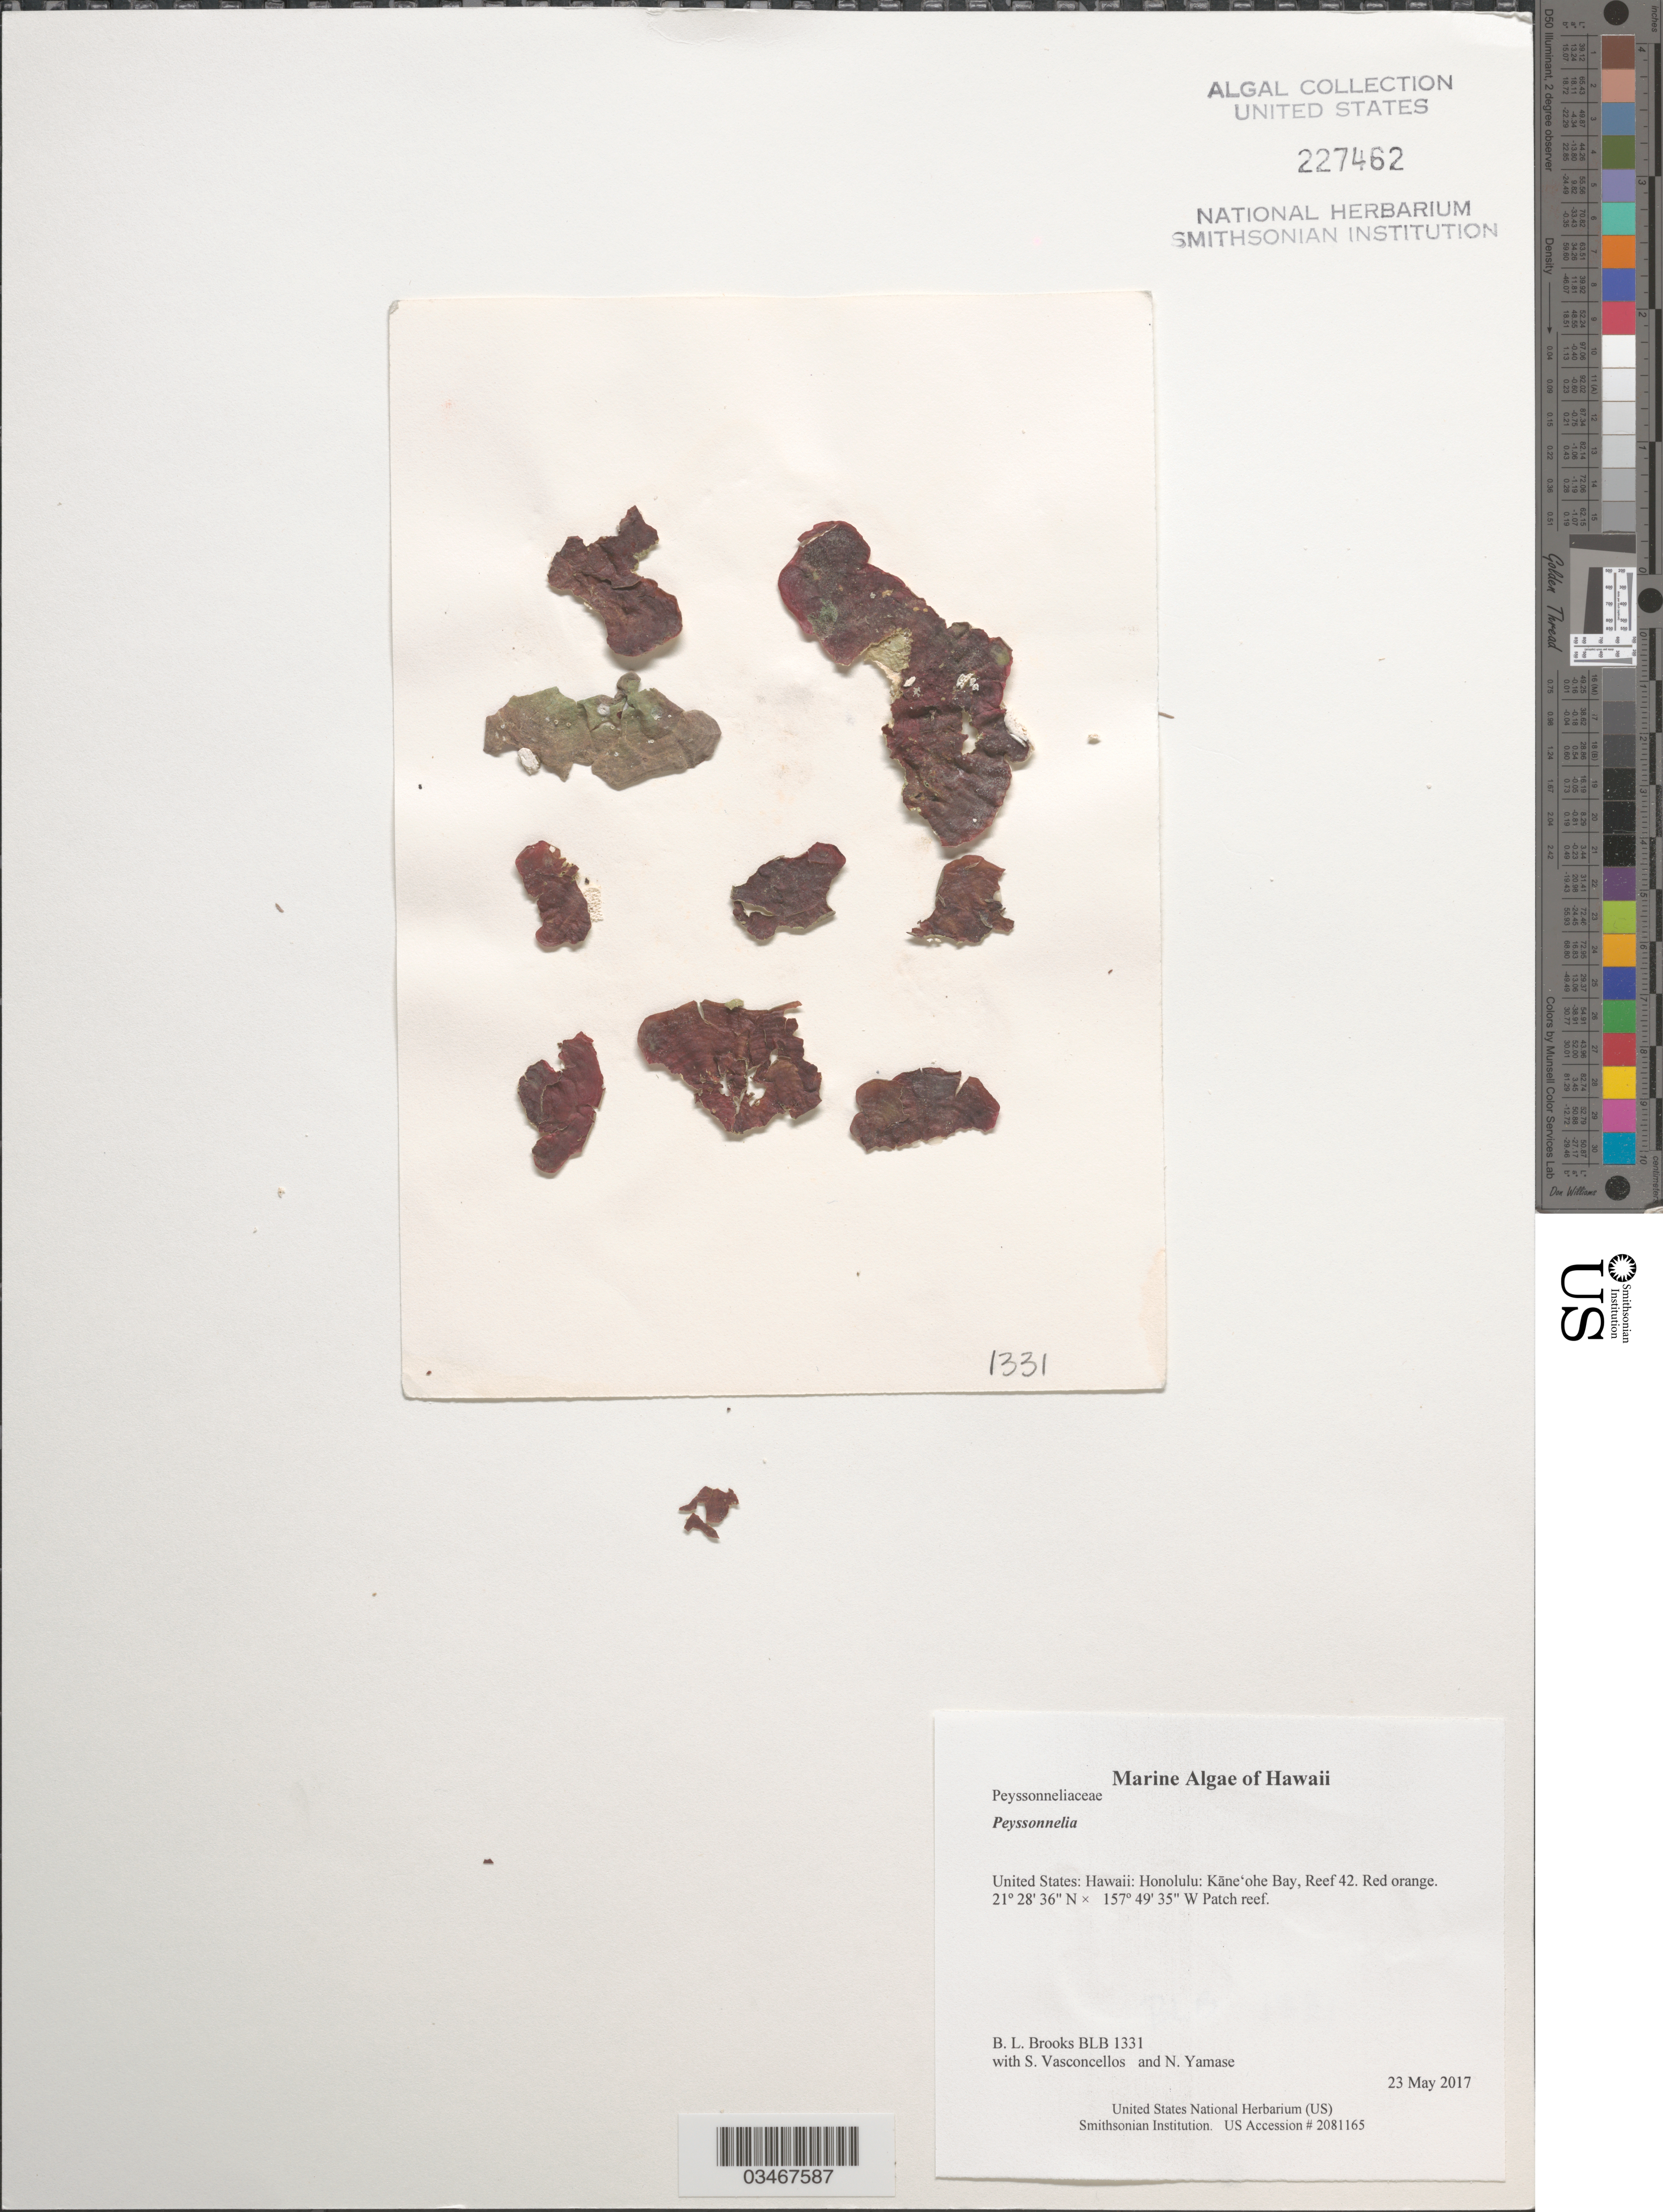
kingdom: Plantae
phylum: Rhodophyta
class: Florideophyceae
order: Peyssonneliales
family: Peyssonneliaceae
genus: Peyssonnelia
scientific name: Peyssonnelia sp.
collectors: B. Brooks, S. Vasconcellos & N. Yamase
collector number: BLB 1331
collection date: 2017-05-23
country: United States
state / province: Hawaii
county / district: Honolulu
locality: Honolulu: Kāne'ohe Bay, Reef 42.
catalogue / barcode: US 227462